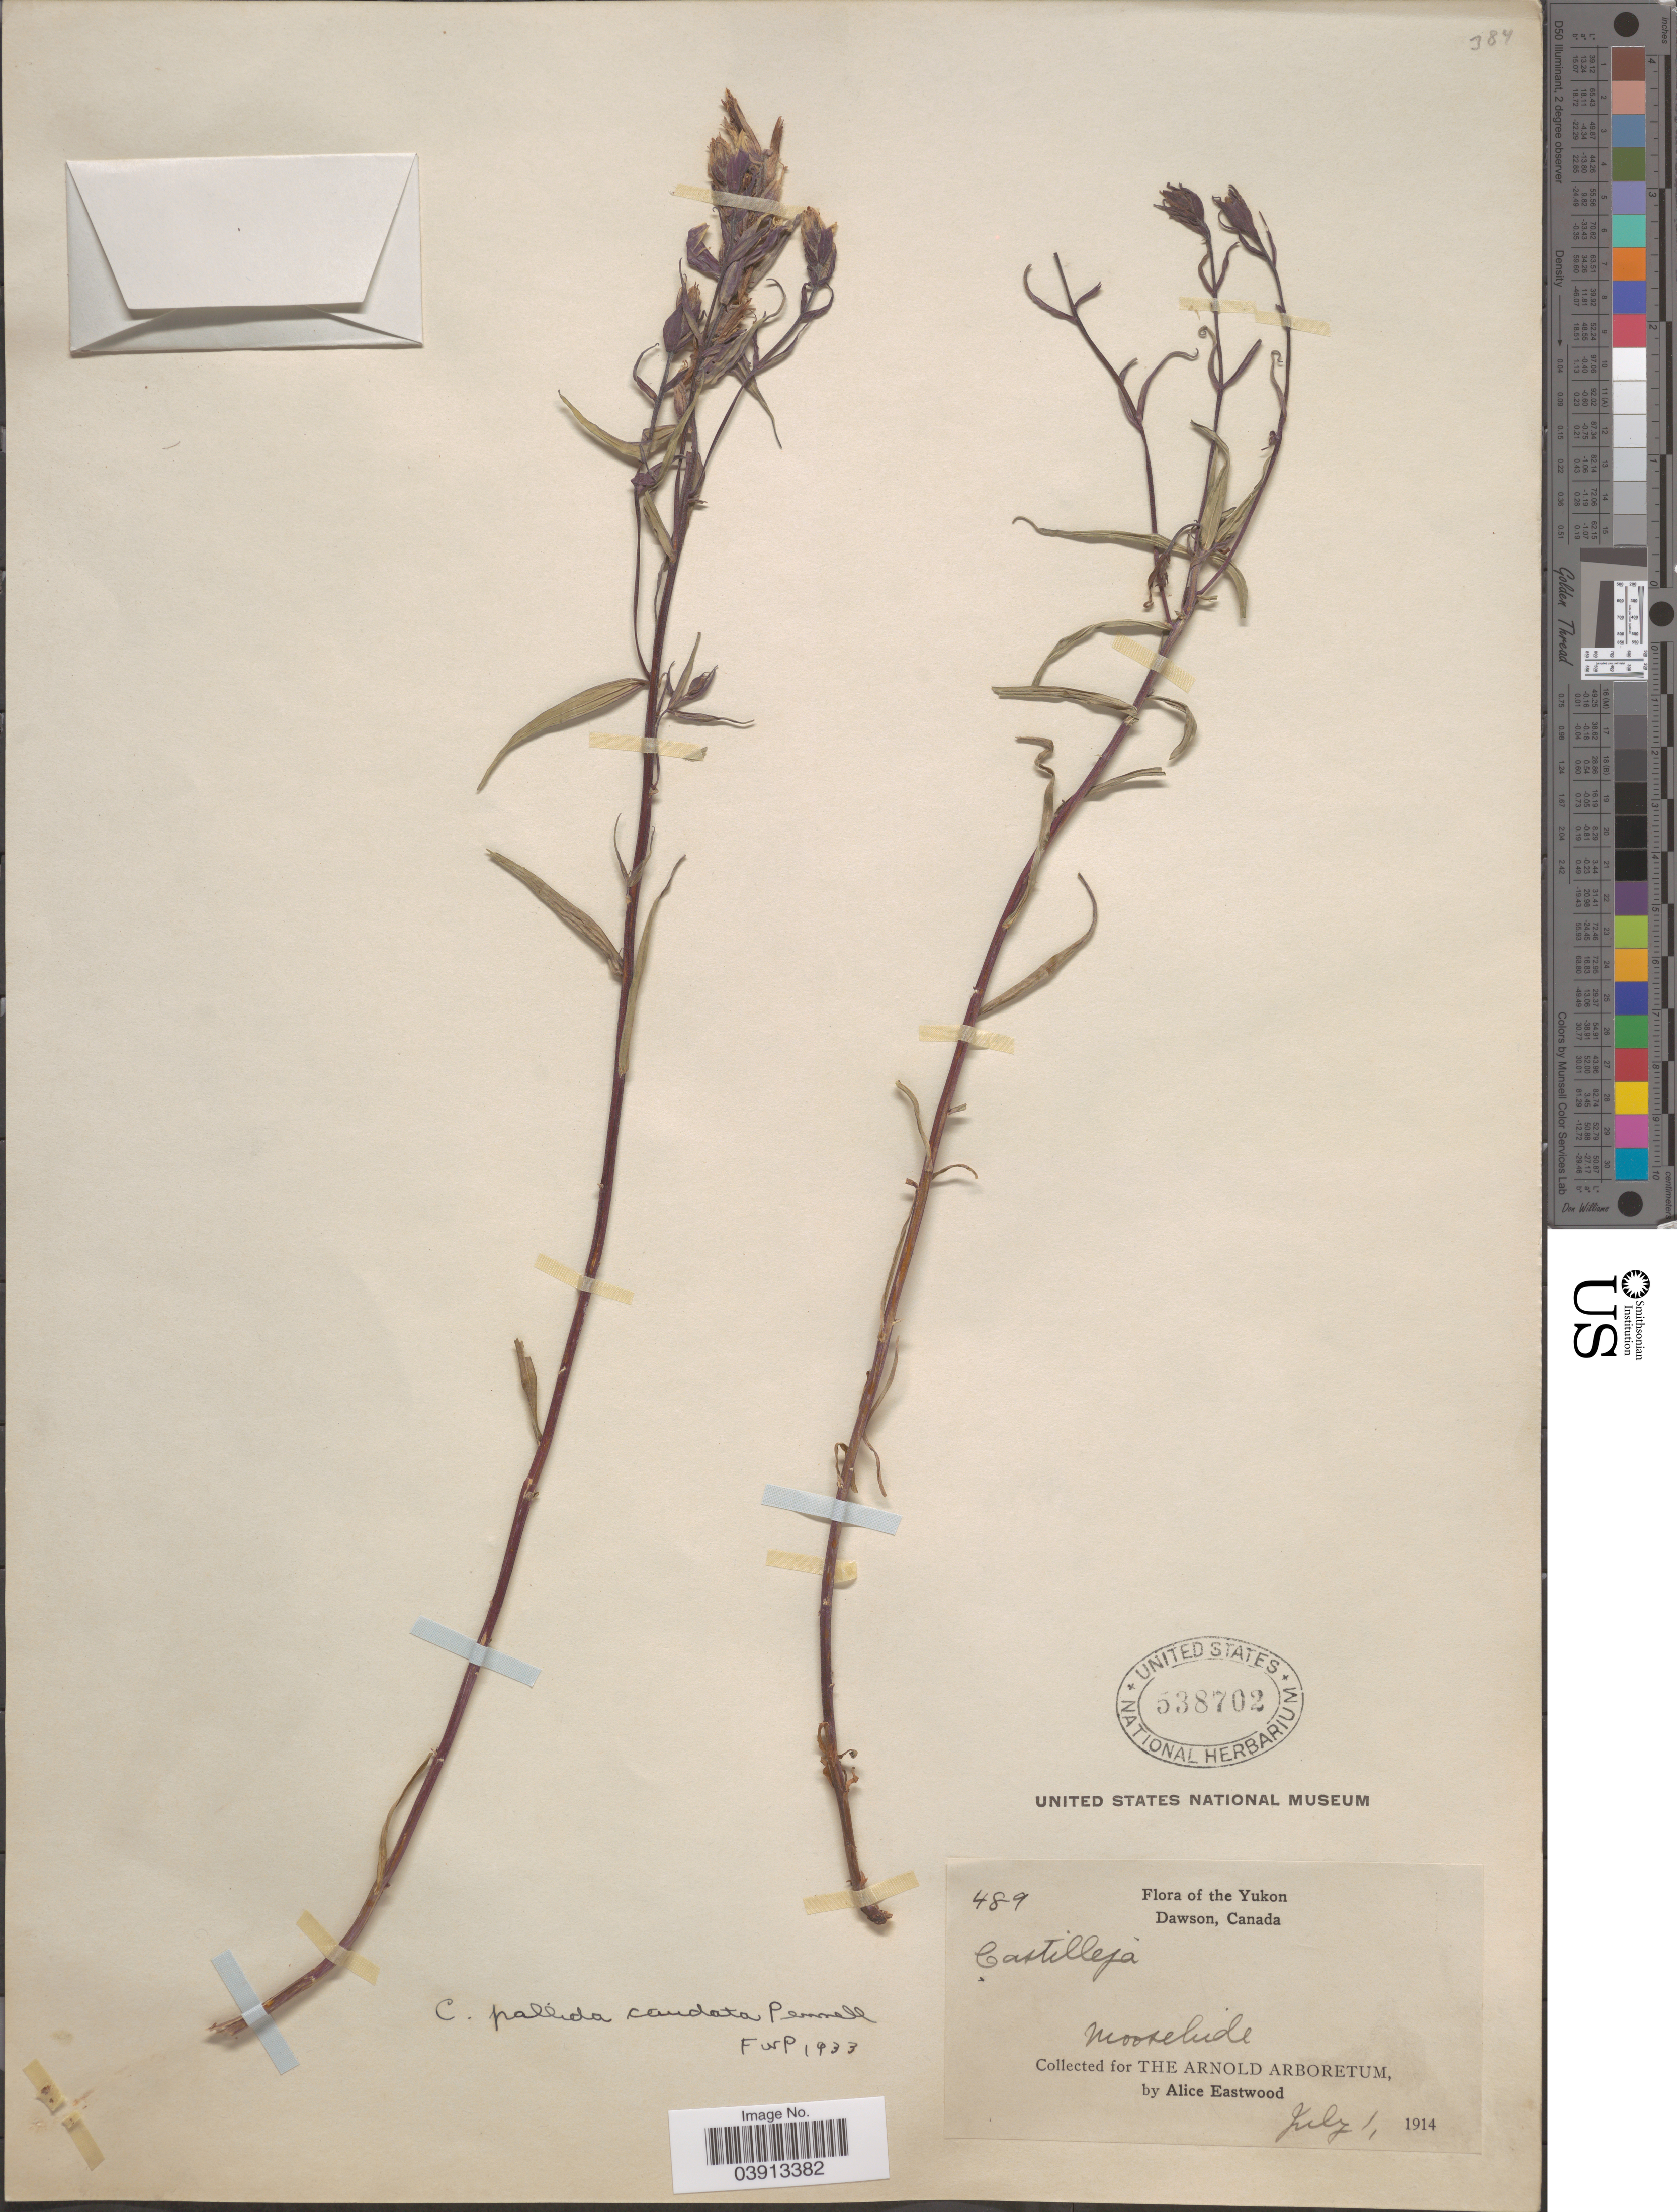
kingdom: Plantae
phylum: Tracheophyta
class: Magnoliopsida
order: Lamiales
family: Orobanchaceae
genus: Castilleja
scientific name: Castilleja pallida subsp. mexiae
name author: Pennell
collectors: A. Eastwood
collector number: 489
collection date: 1914-07-01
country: Canada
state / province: Yukon Territory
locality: The Yukon. Dawson. Moosehide.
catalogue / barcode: US 538702